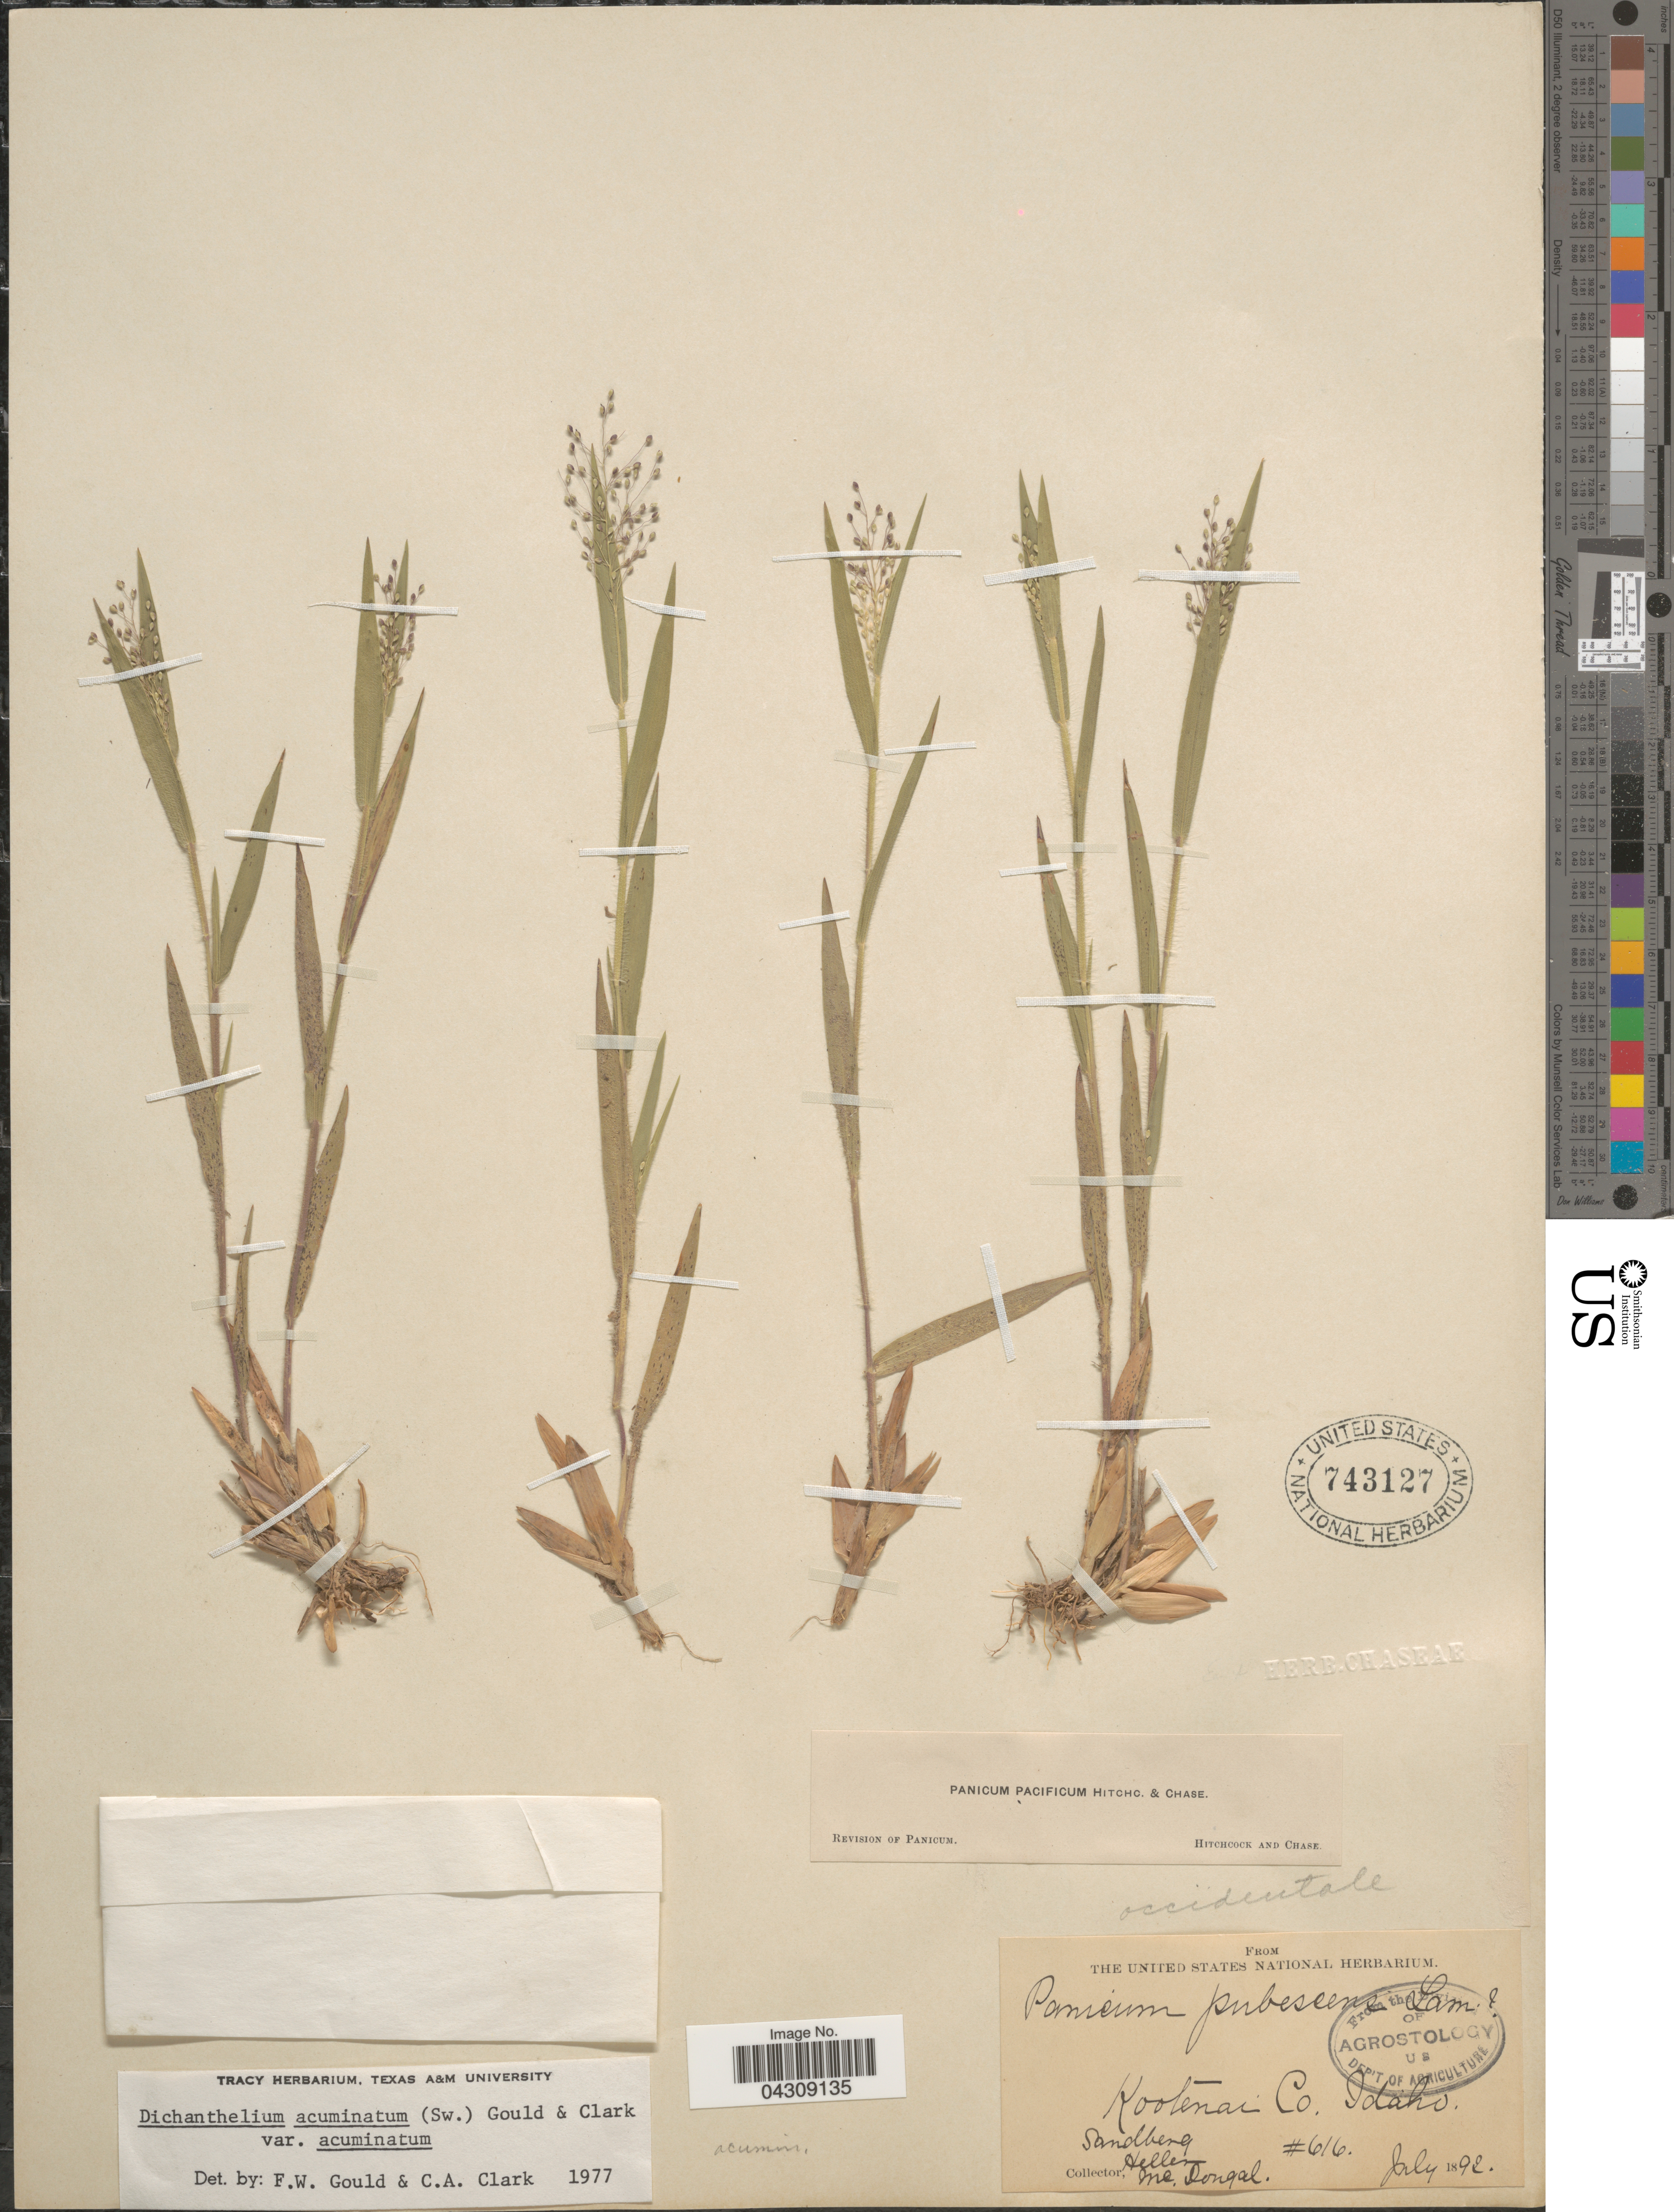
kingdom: Plantae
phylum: Tracheophyta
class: Liliopsida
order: Poales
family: Poaceae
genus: Dichanthelium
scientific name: Dichanthelium acuminatum var. acuminatum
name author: (Sw.) Gould & C.A. Clark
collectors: Sandberg, -- Heller & McDougal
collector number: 616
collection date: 1892-07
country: United States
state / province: Idaho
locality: Kootenai Co.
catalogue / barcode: US 743127